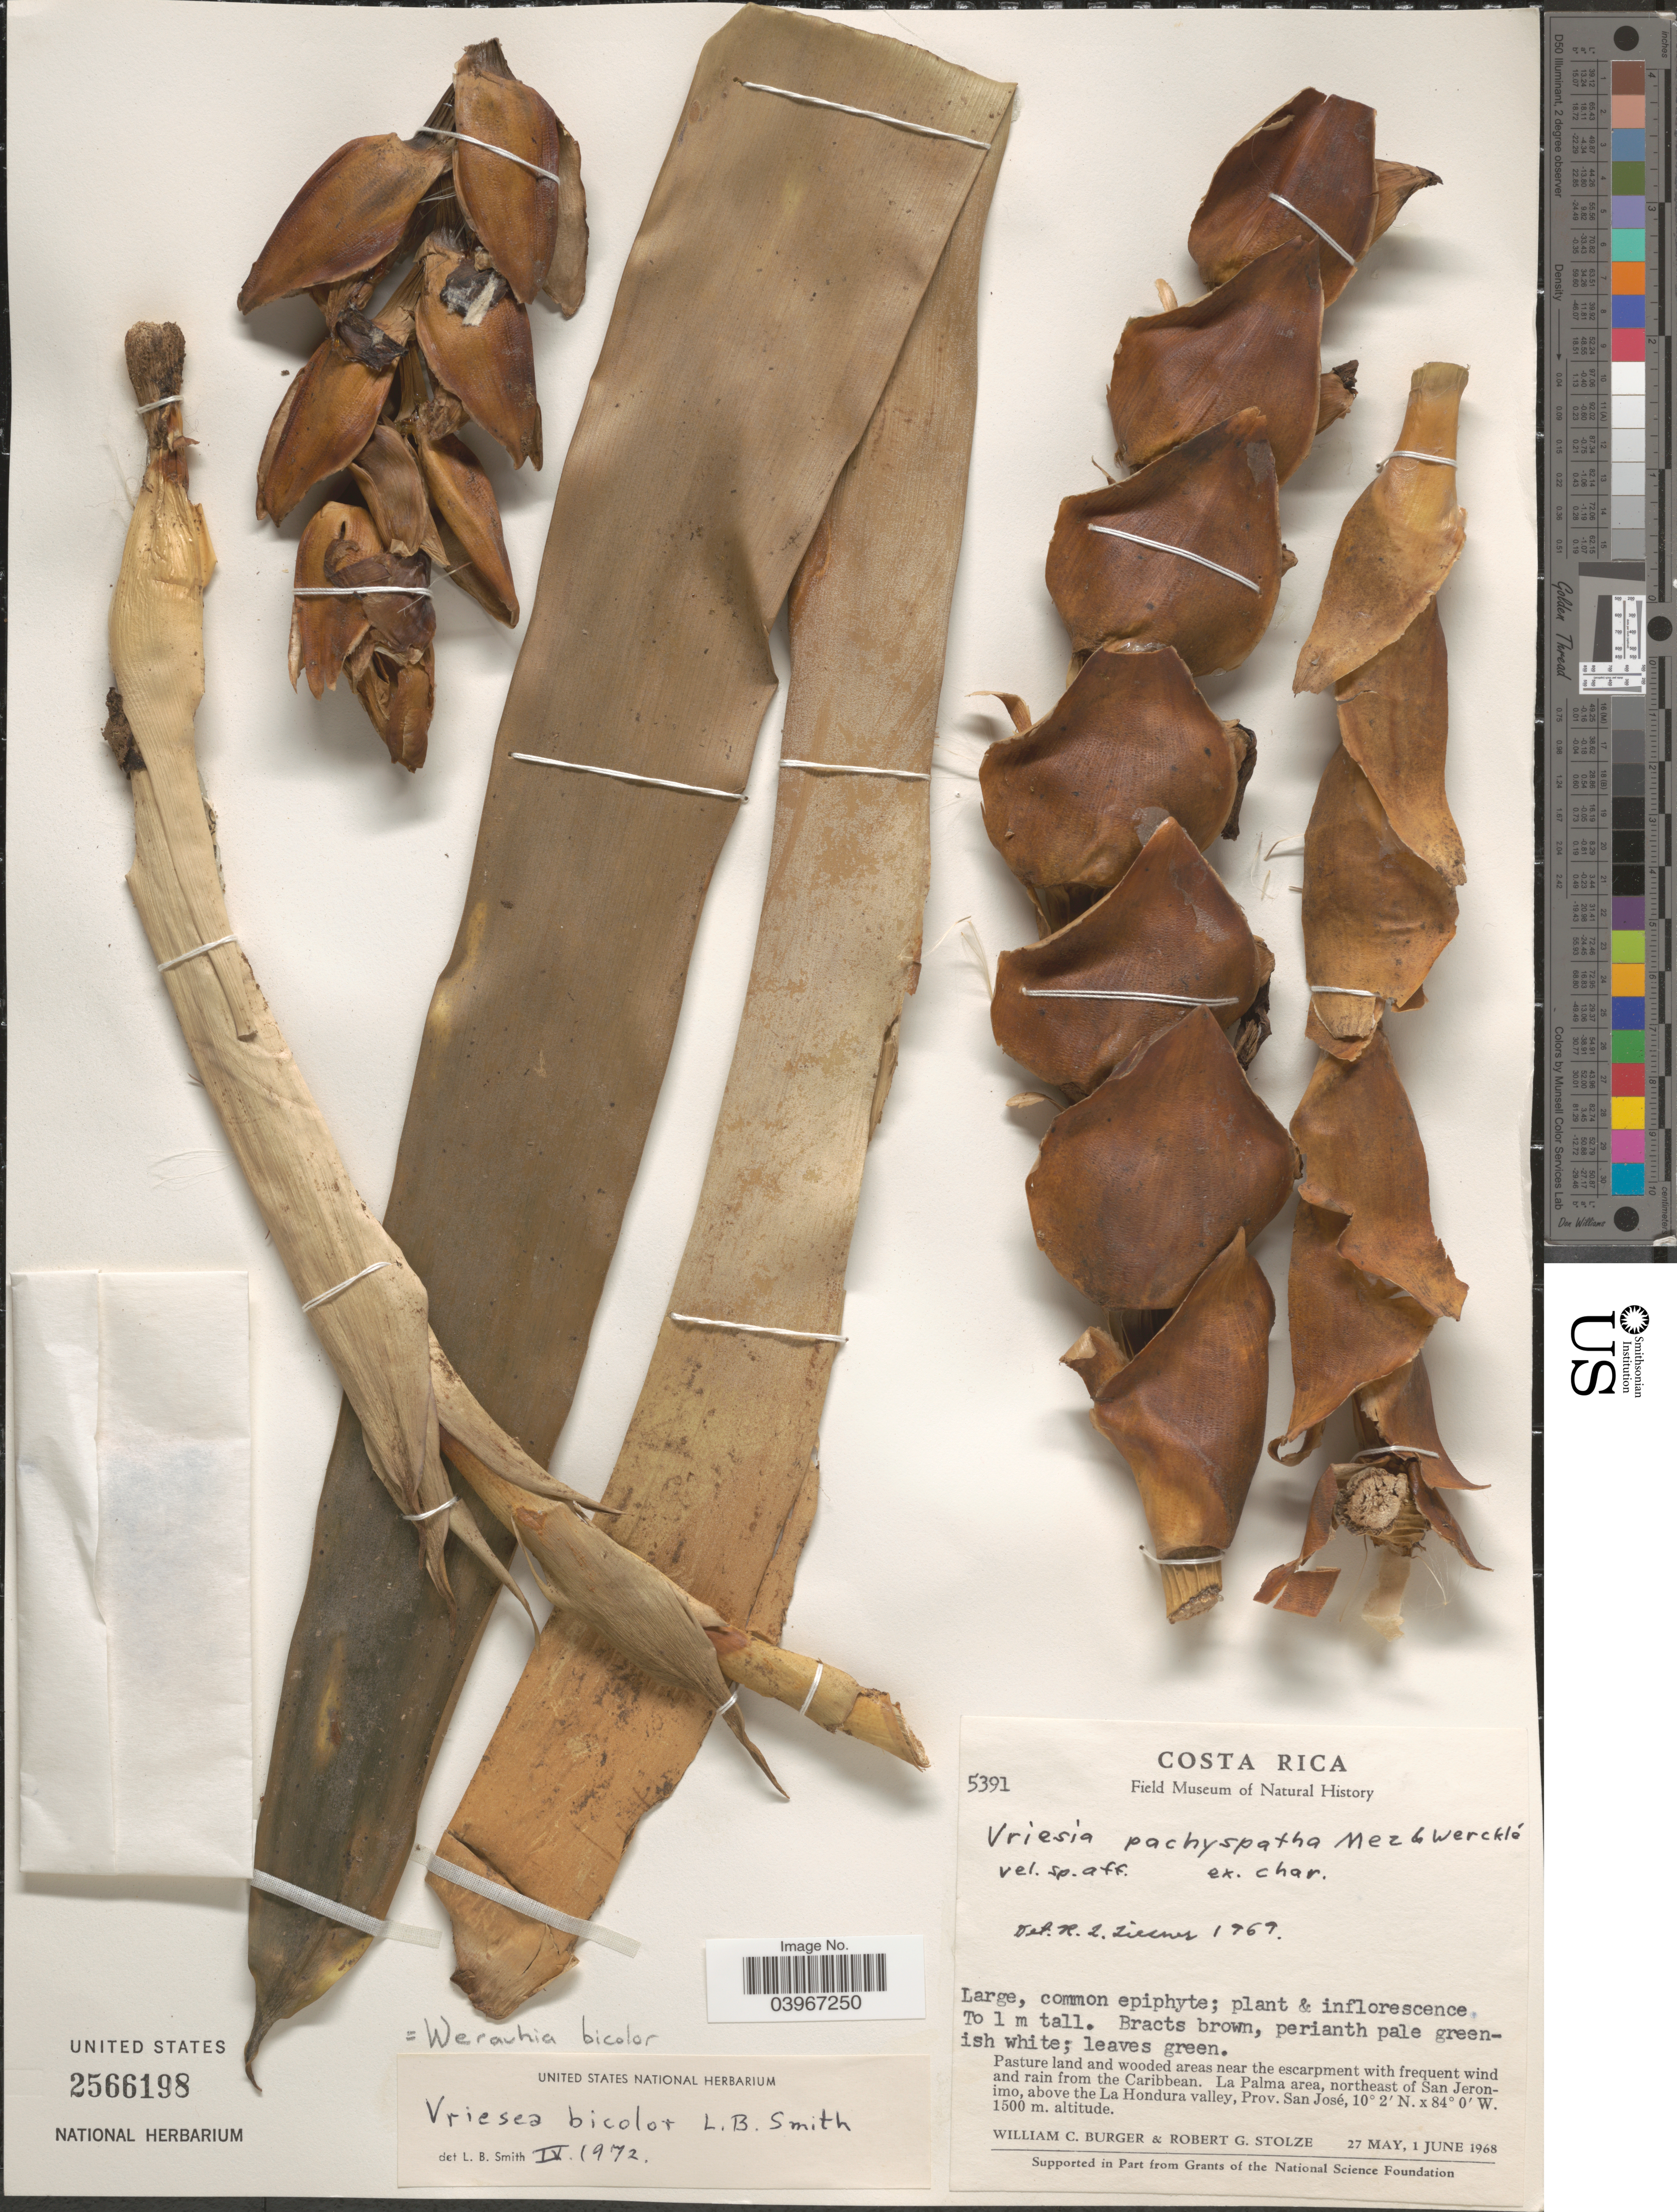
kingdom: Plantae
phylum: Tracheophyta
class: Liliopsida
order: Poales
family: Bromeliaceae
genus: Werauhia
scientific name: Werauhia bicolor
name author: (L.B. Sm.) J.R. Grant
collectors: W. Burger & R. G. Stolze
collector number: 5391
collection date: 1968-05-27/1968-06-01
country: Costa Rica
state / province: San José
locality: La Palma area, northeast of San Jeronimo, above the La Hondura valley.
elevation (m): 1500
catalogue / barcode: US 2566198